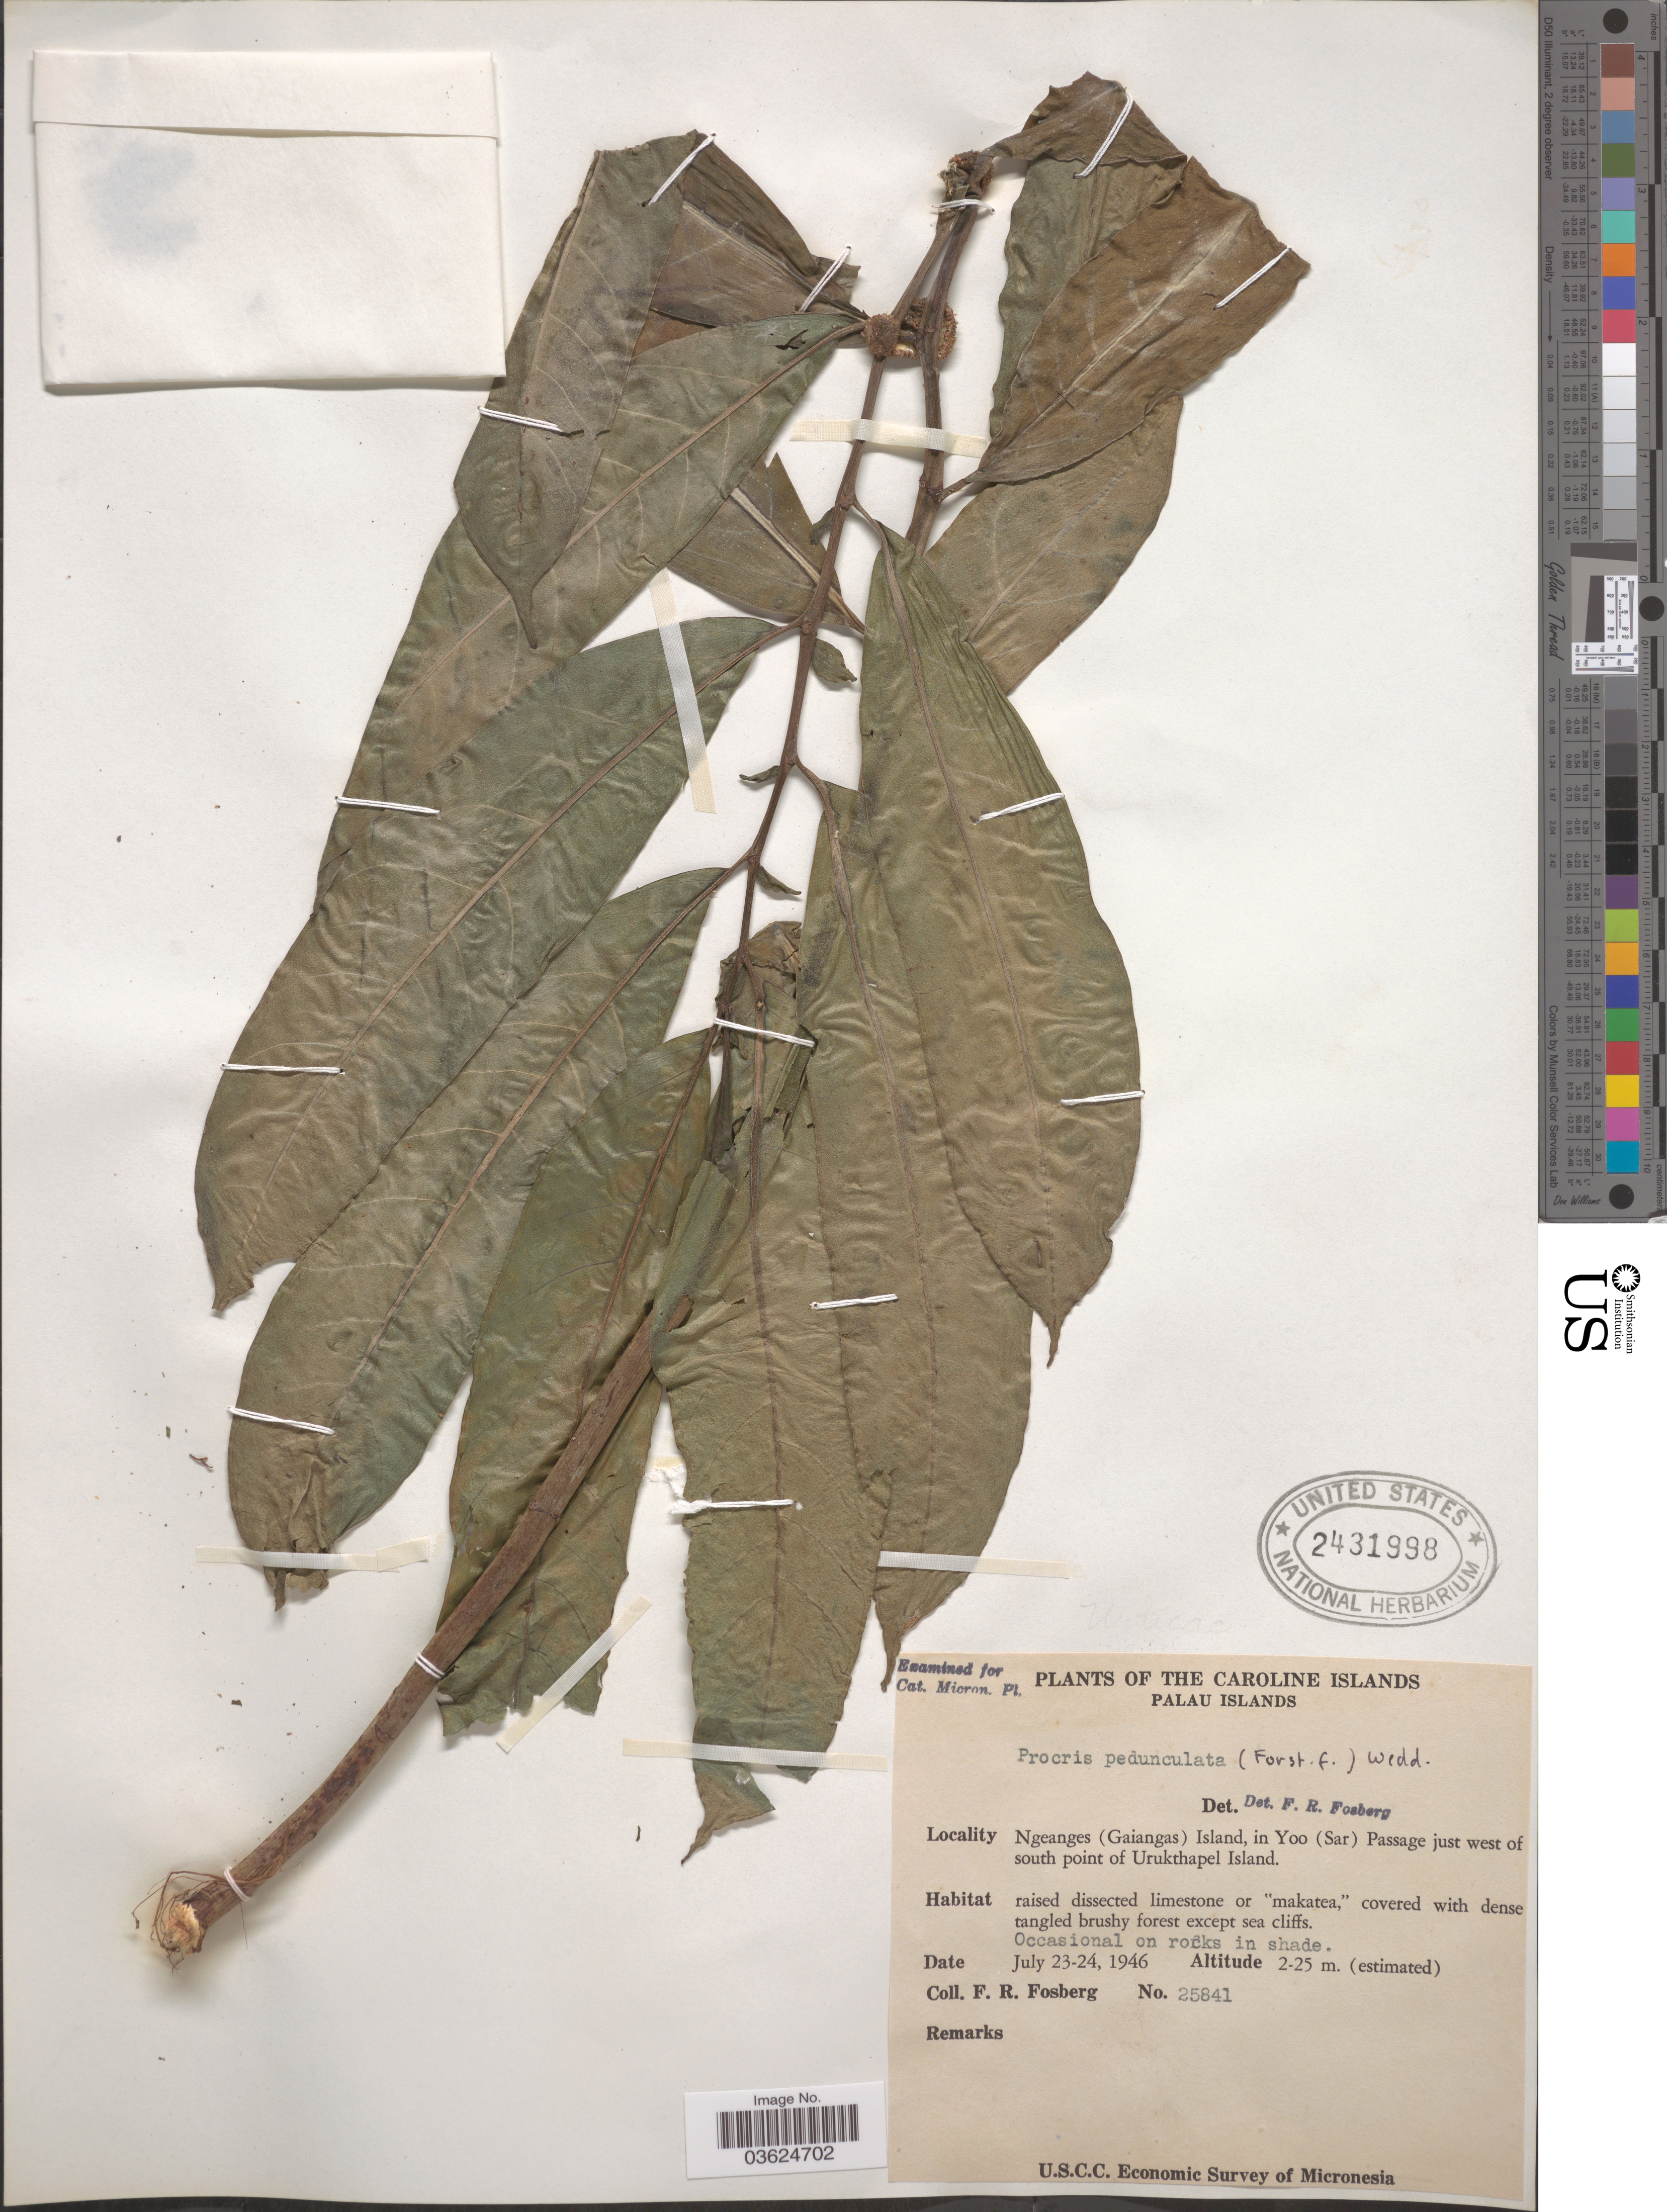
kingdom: Plantae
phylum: Tracheophyta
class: Magnoliopsida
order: Rosales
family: Urticaceae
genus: Procris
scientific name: Procris pedunculata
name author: (J.R. Forst. & G. Forst.) Wedd.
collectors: F. R. Fosberg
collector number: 25841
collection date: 1946-07-23/1946-07-24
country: Palau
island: Ngeanges (Gaiangas)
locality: The Caroline Islands. Palau Islands. Ngeanges (Gaiangas) Island, in Yoo (Sar) Passage just west of south point of Urukthapel Island.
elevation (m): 2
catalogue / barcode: US 2431998